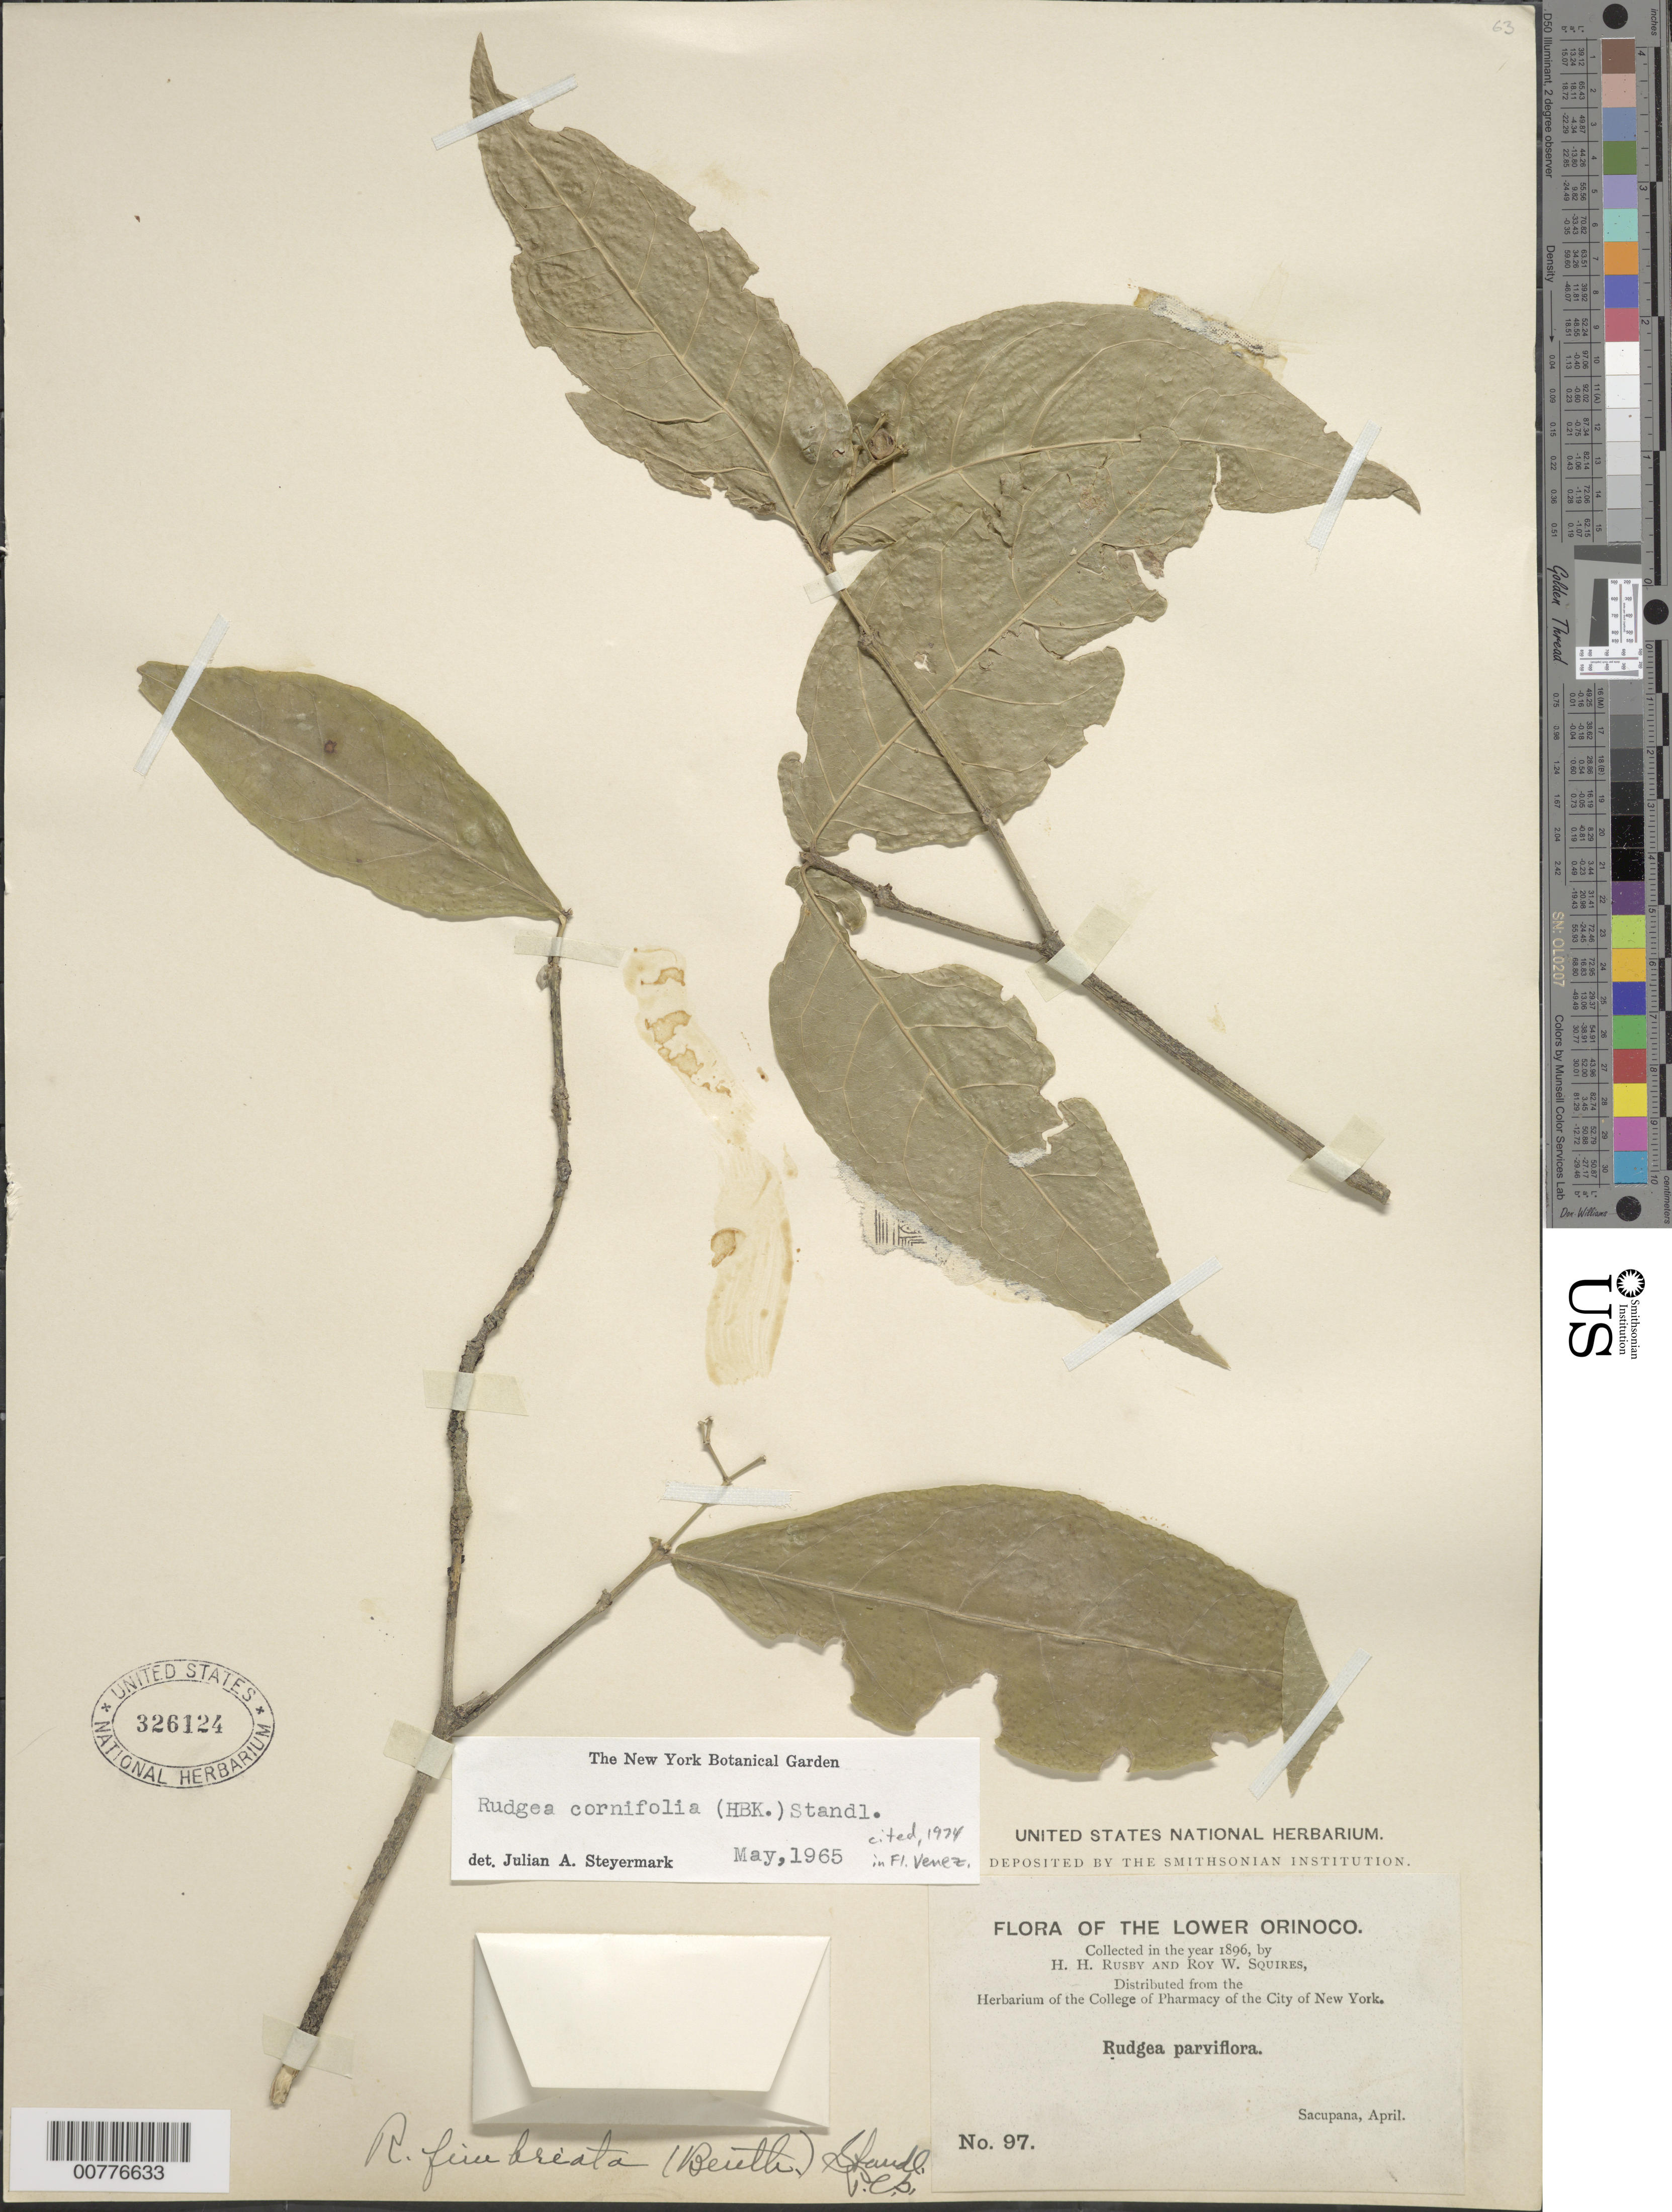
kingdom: Plantae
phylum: Tracheophyta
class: Magnoliopsida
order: Gentianales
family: Rubiaceae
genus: Rudgea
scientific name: Rudgea cornifolia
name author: (Kunth) Standl.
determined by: Steyermark, Julian A., (VEN)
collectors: H. H. Rusby & R. Squires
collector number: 97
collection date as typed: April 1896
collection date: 1896-04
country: Venezuela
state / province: Delta Amacuro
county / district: Antonio Díaz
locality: Lower Orinoco, Sacupana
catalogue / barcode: US 326124